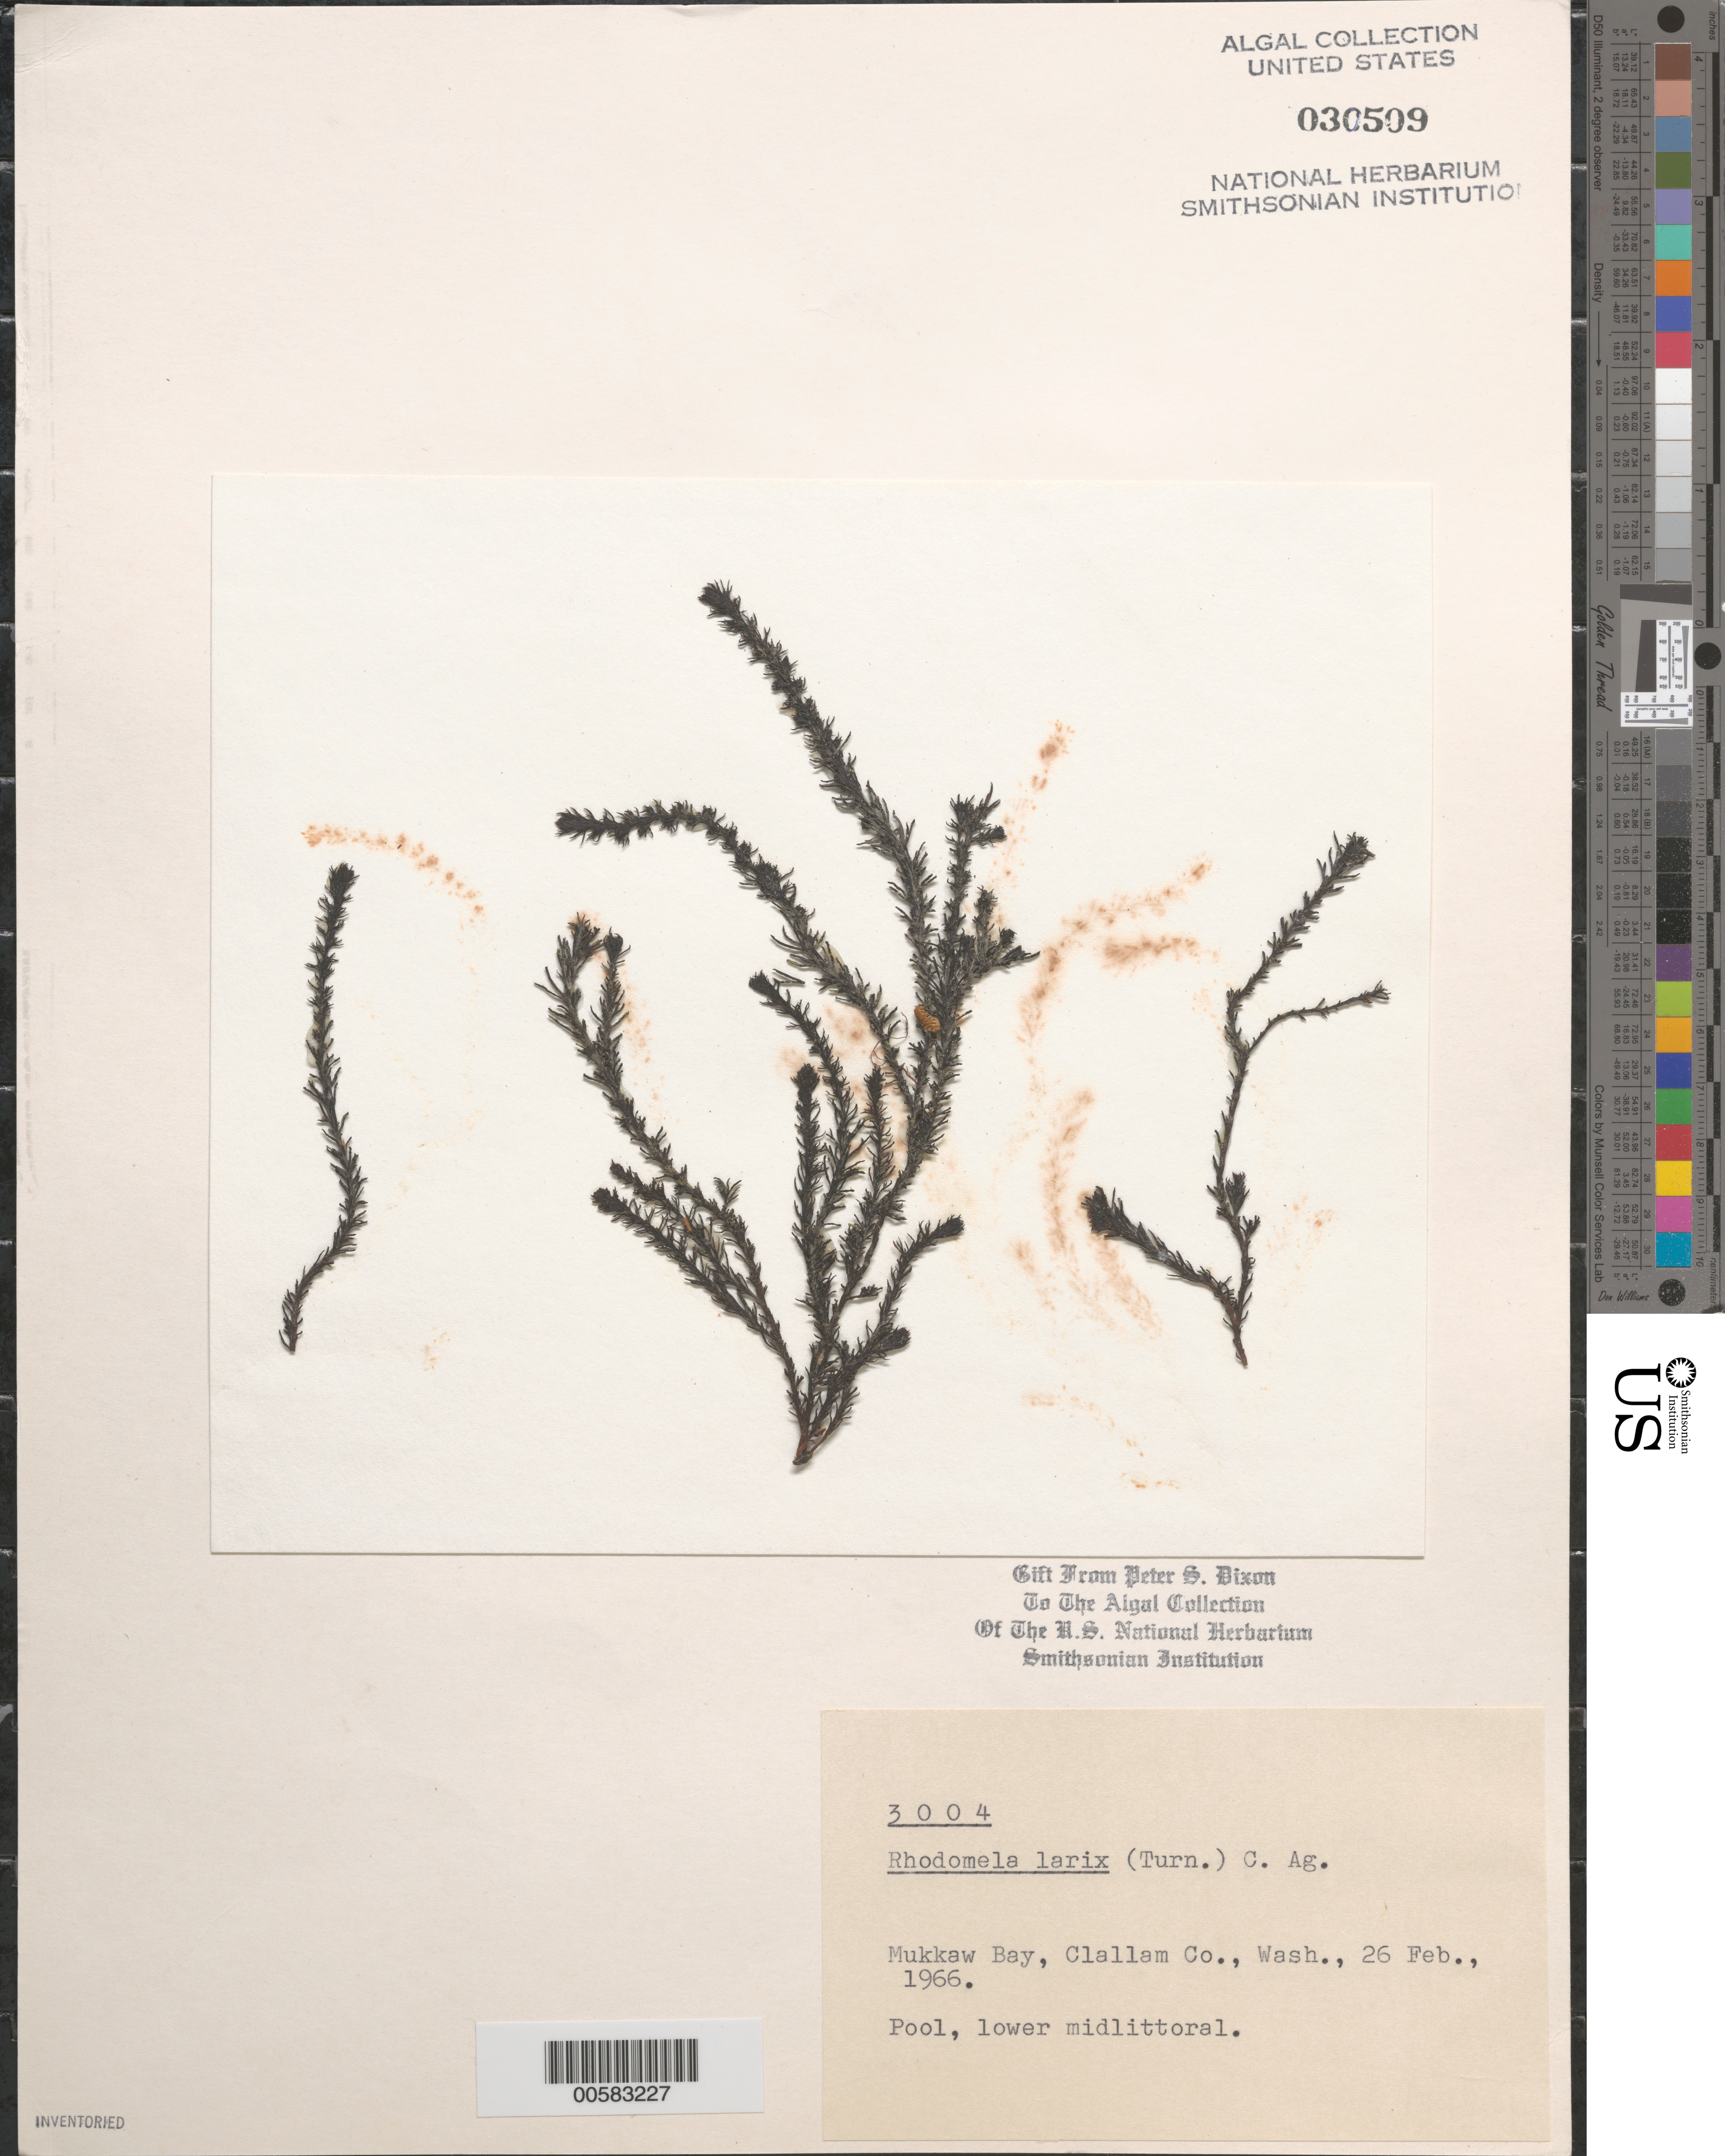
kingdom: Plantae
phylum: Rhodophyta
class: Florideophyceae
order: Ceramiales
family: Rhodomelaceae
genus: Neorhodomela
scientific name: Neorhodomela larix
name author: (Turner) Masuda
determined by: Algae name updating Project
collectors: P. S. Dixon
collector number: PSD 3004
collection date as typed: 26 Feb 1966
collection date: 1966-02-26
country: United States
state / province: Washington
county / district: Clallam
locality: Mukkaw Bay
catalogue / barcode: US 30509